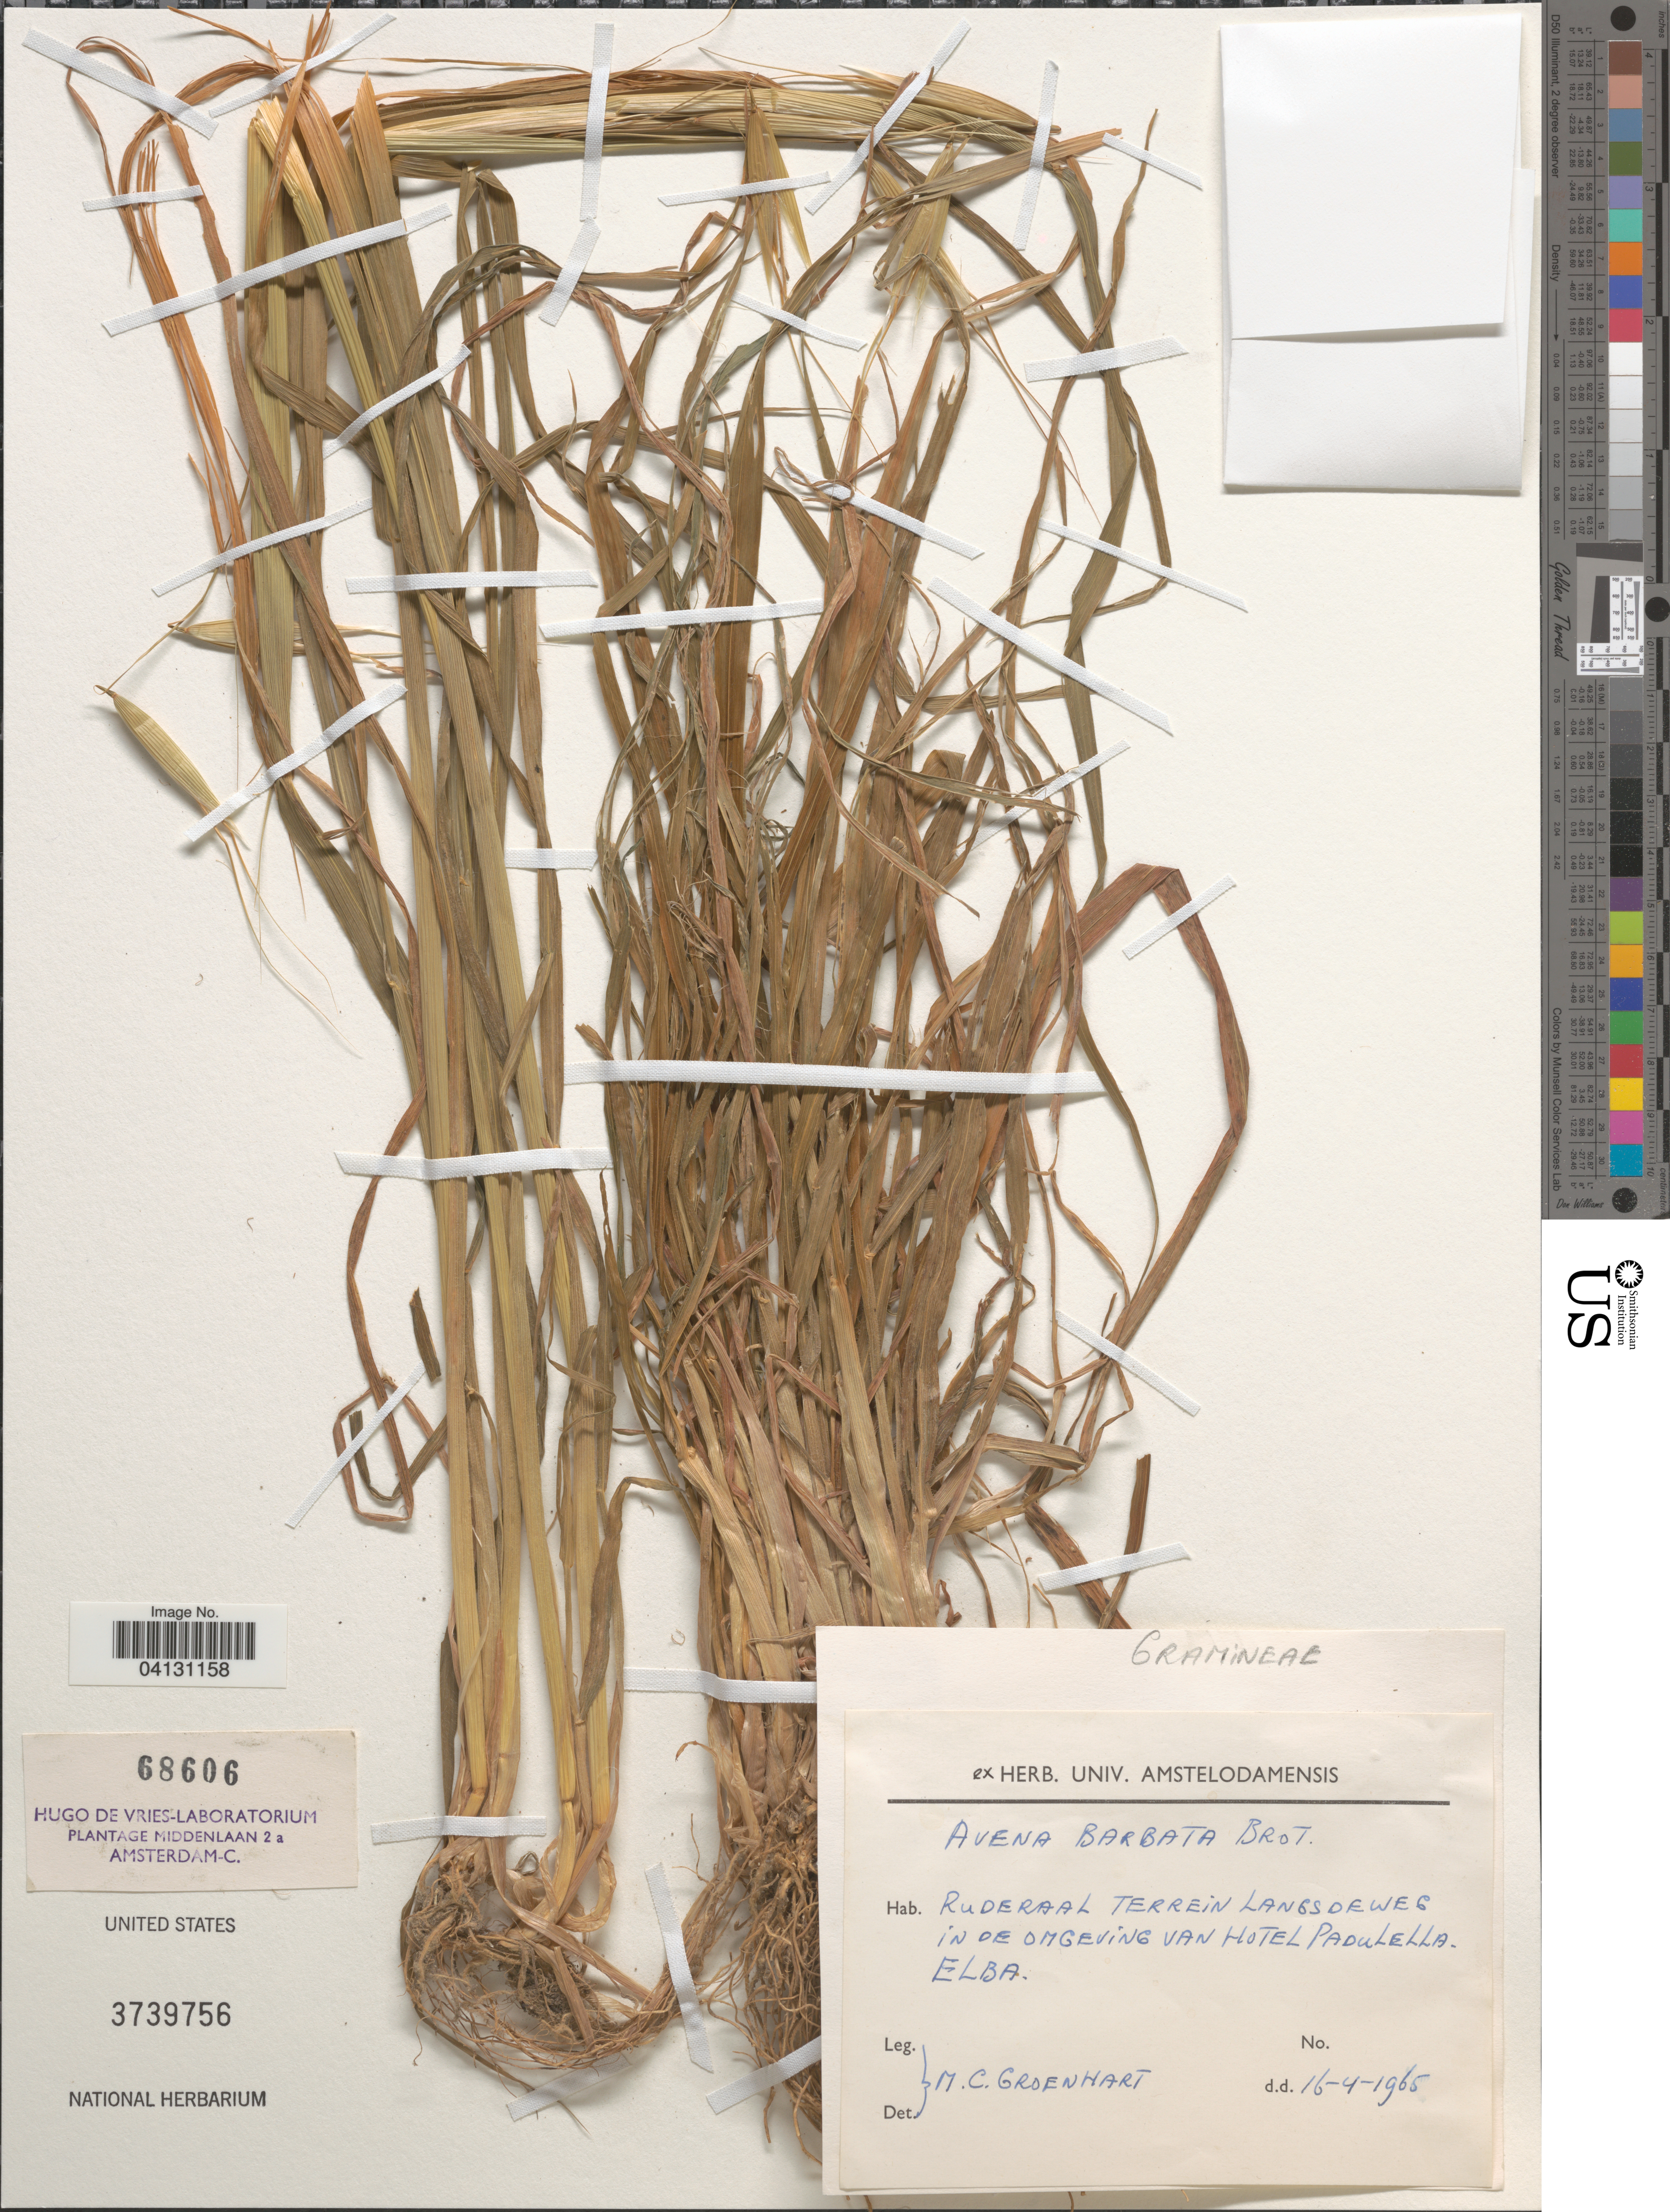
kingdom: Plantae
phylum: Tracheophyta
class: Liliopsida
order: Poales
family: Poaceae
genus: Avena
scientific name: Avena barbata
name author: Pott ex Link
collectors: M. Groenhart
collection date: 1965-04-16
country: Italy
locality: Ruderaal terrein langs de weg in de omgeving van Hotel Padulella. Elba.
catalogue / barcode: US 3739756